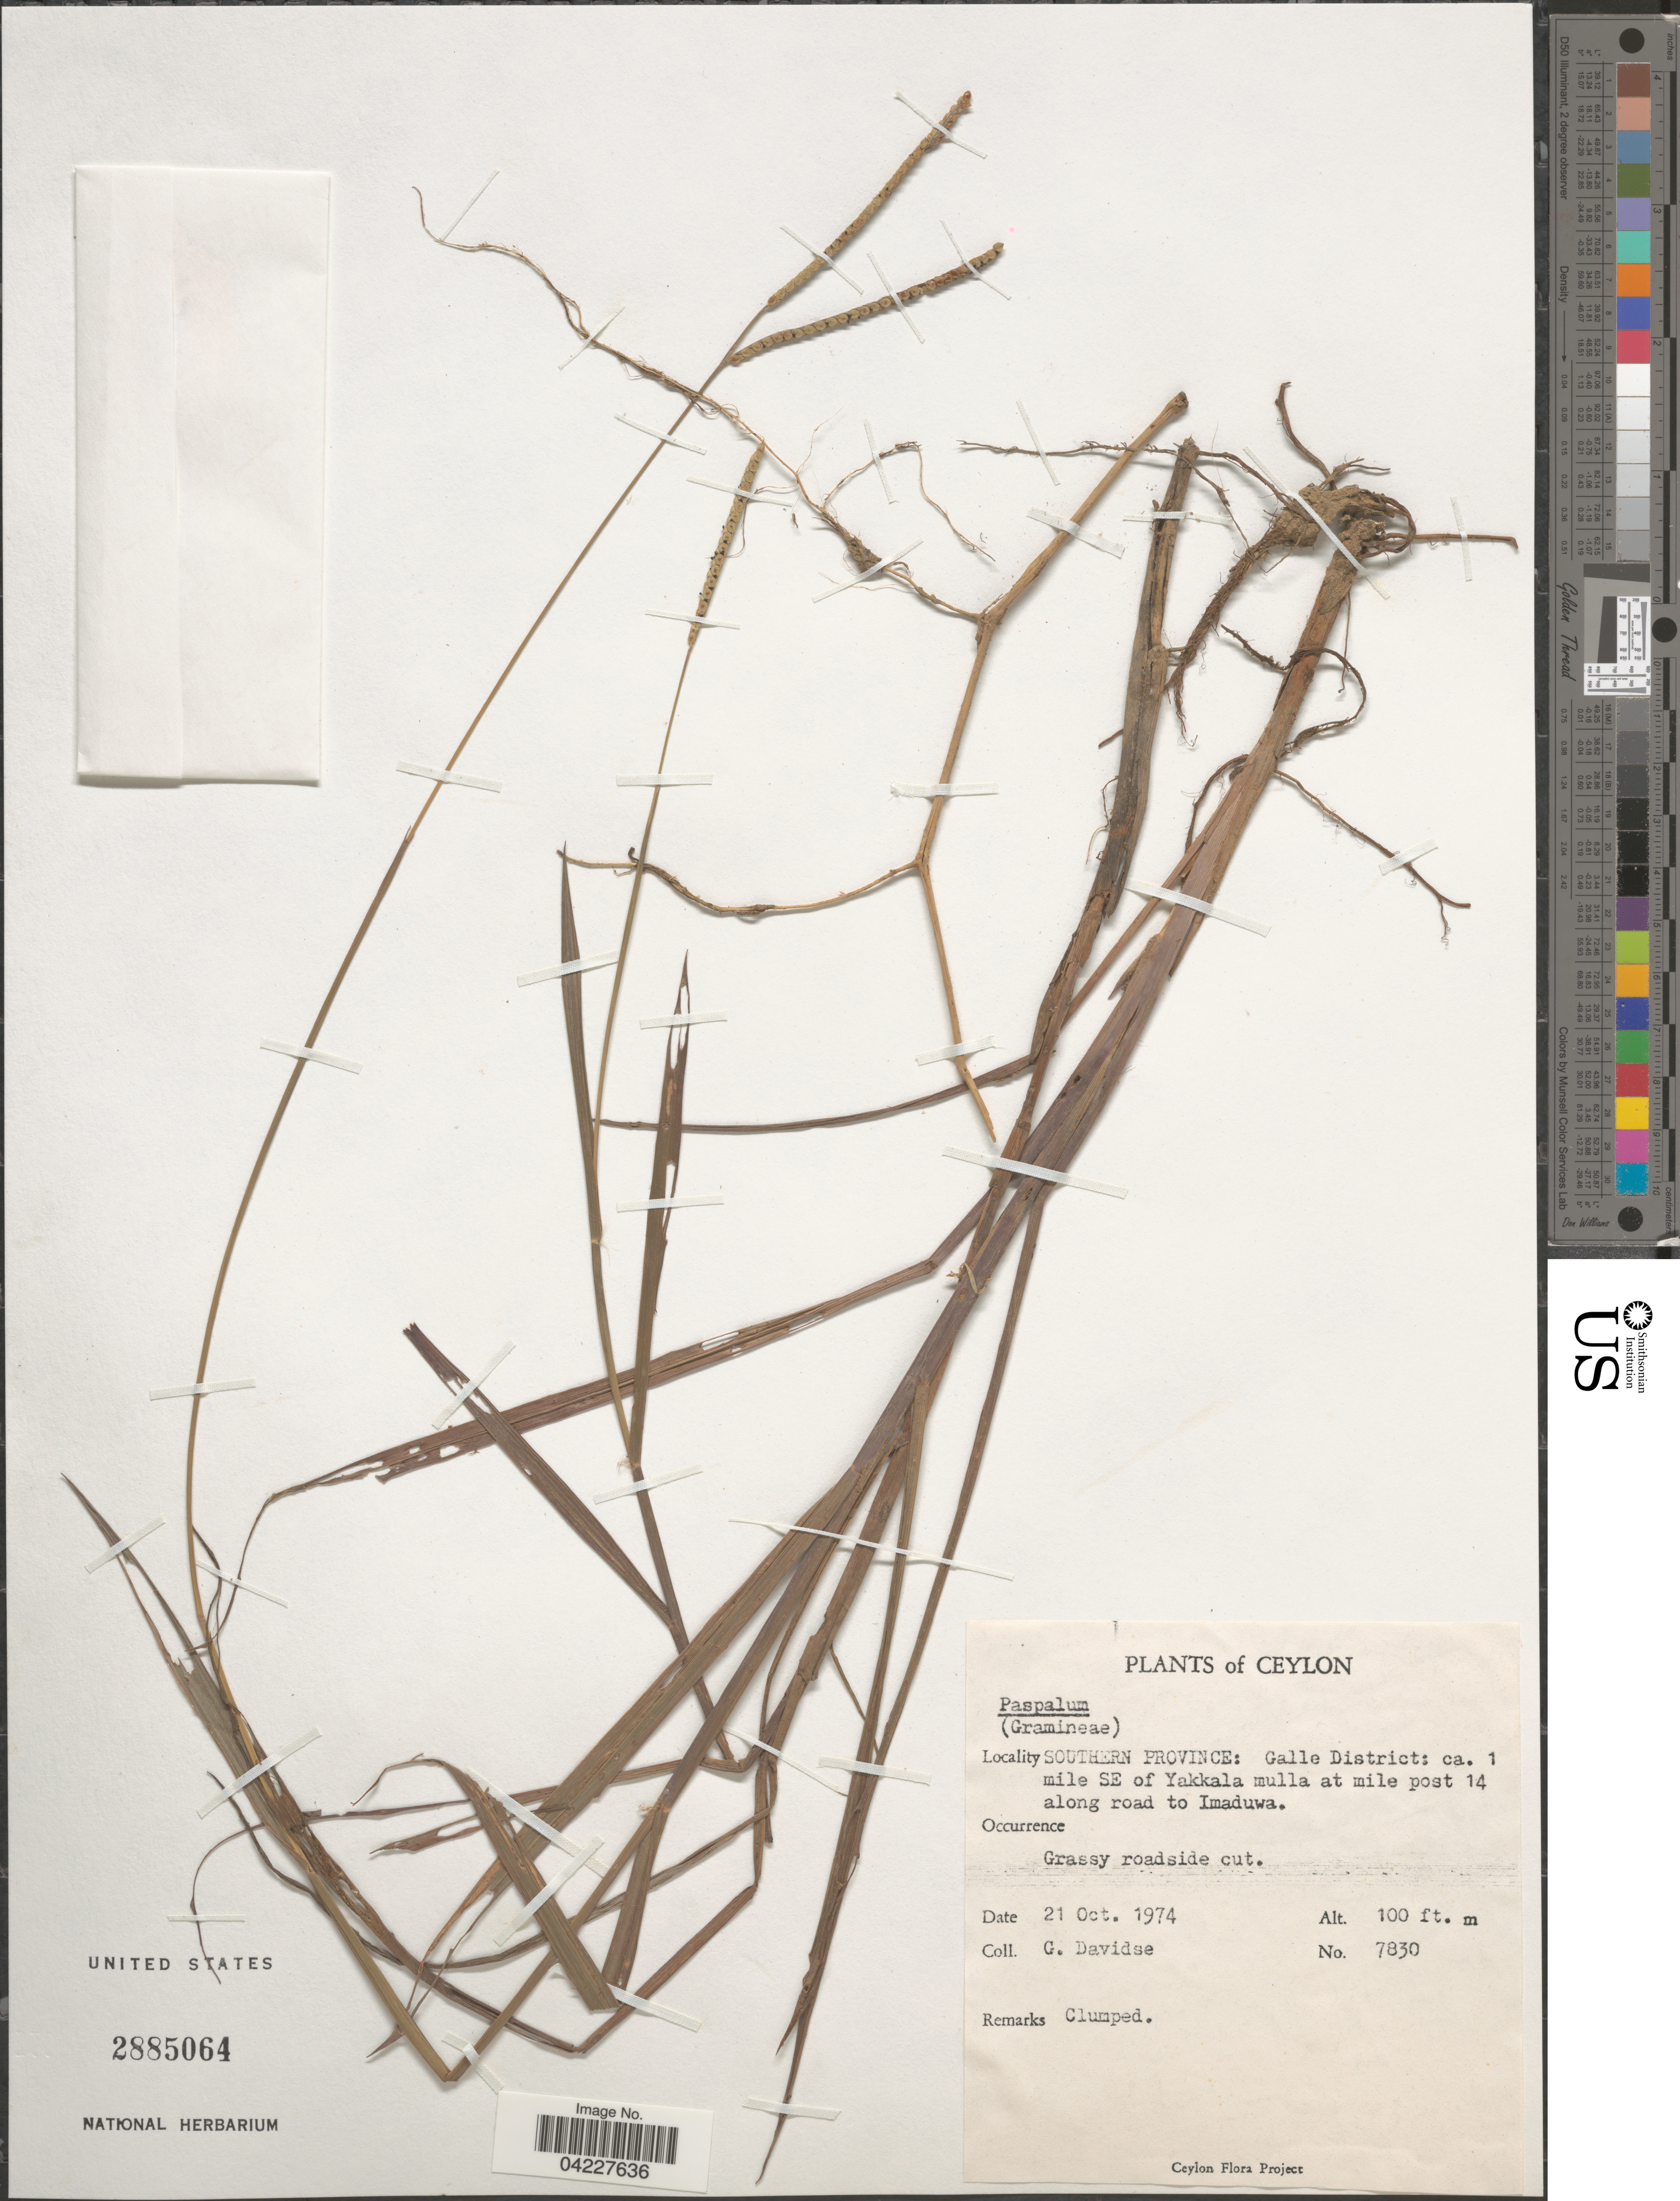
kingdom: Plantae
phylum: Tracheophyta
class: Liliopsida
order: Poales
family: Poaceae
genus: Paspalum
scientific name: Paspalum sp.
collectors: G. Davidse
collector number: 7830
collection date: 1974-10-21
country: Sri Lanka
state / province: Southern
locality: Ceylon. Galle District: ca. 1 mile SE of Yakkala mulla at mile post 14 along road to Imaduwa.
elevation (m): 30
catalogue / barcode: US 2885064